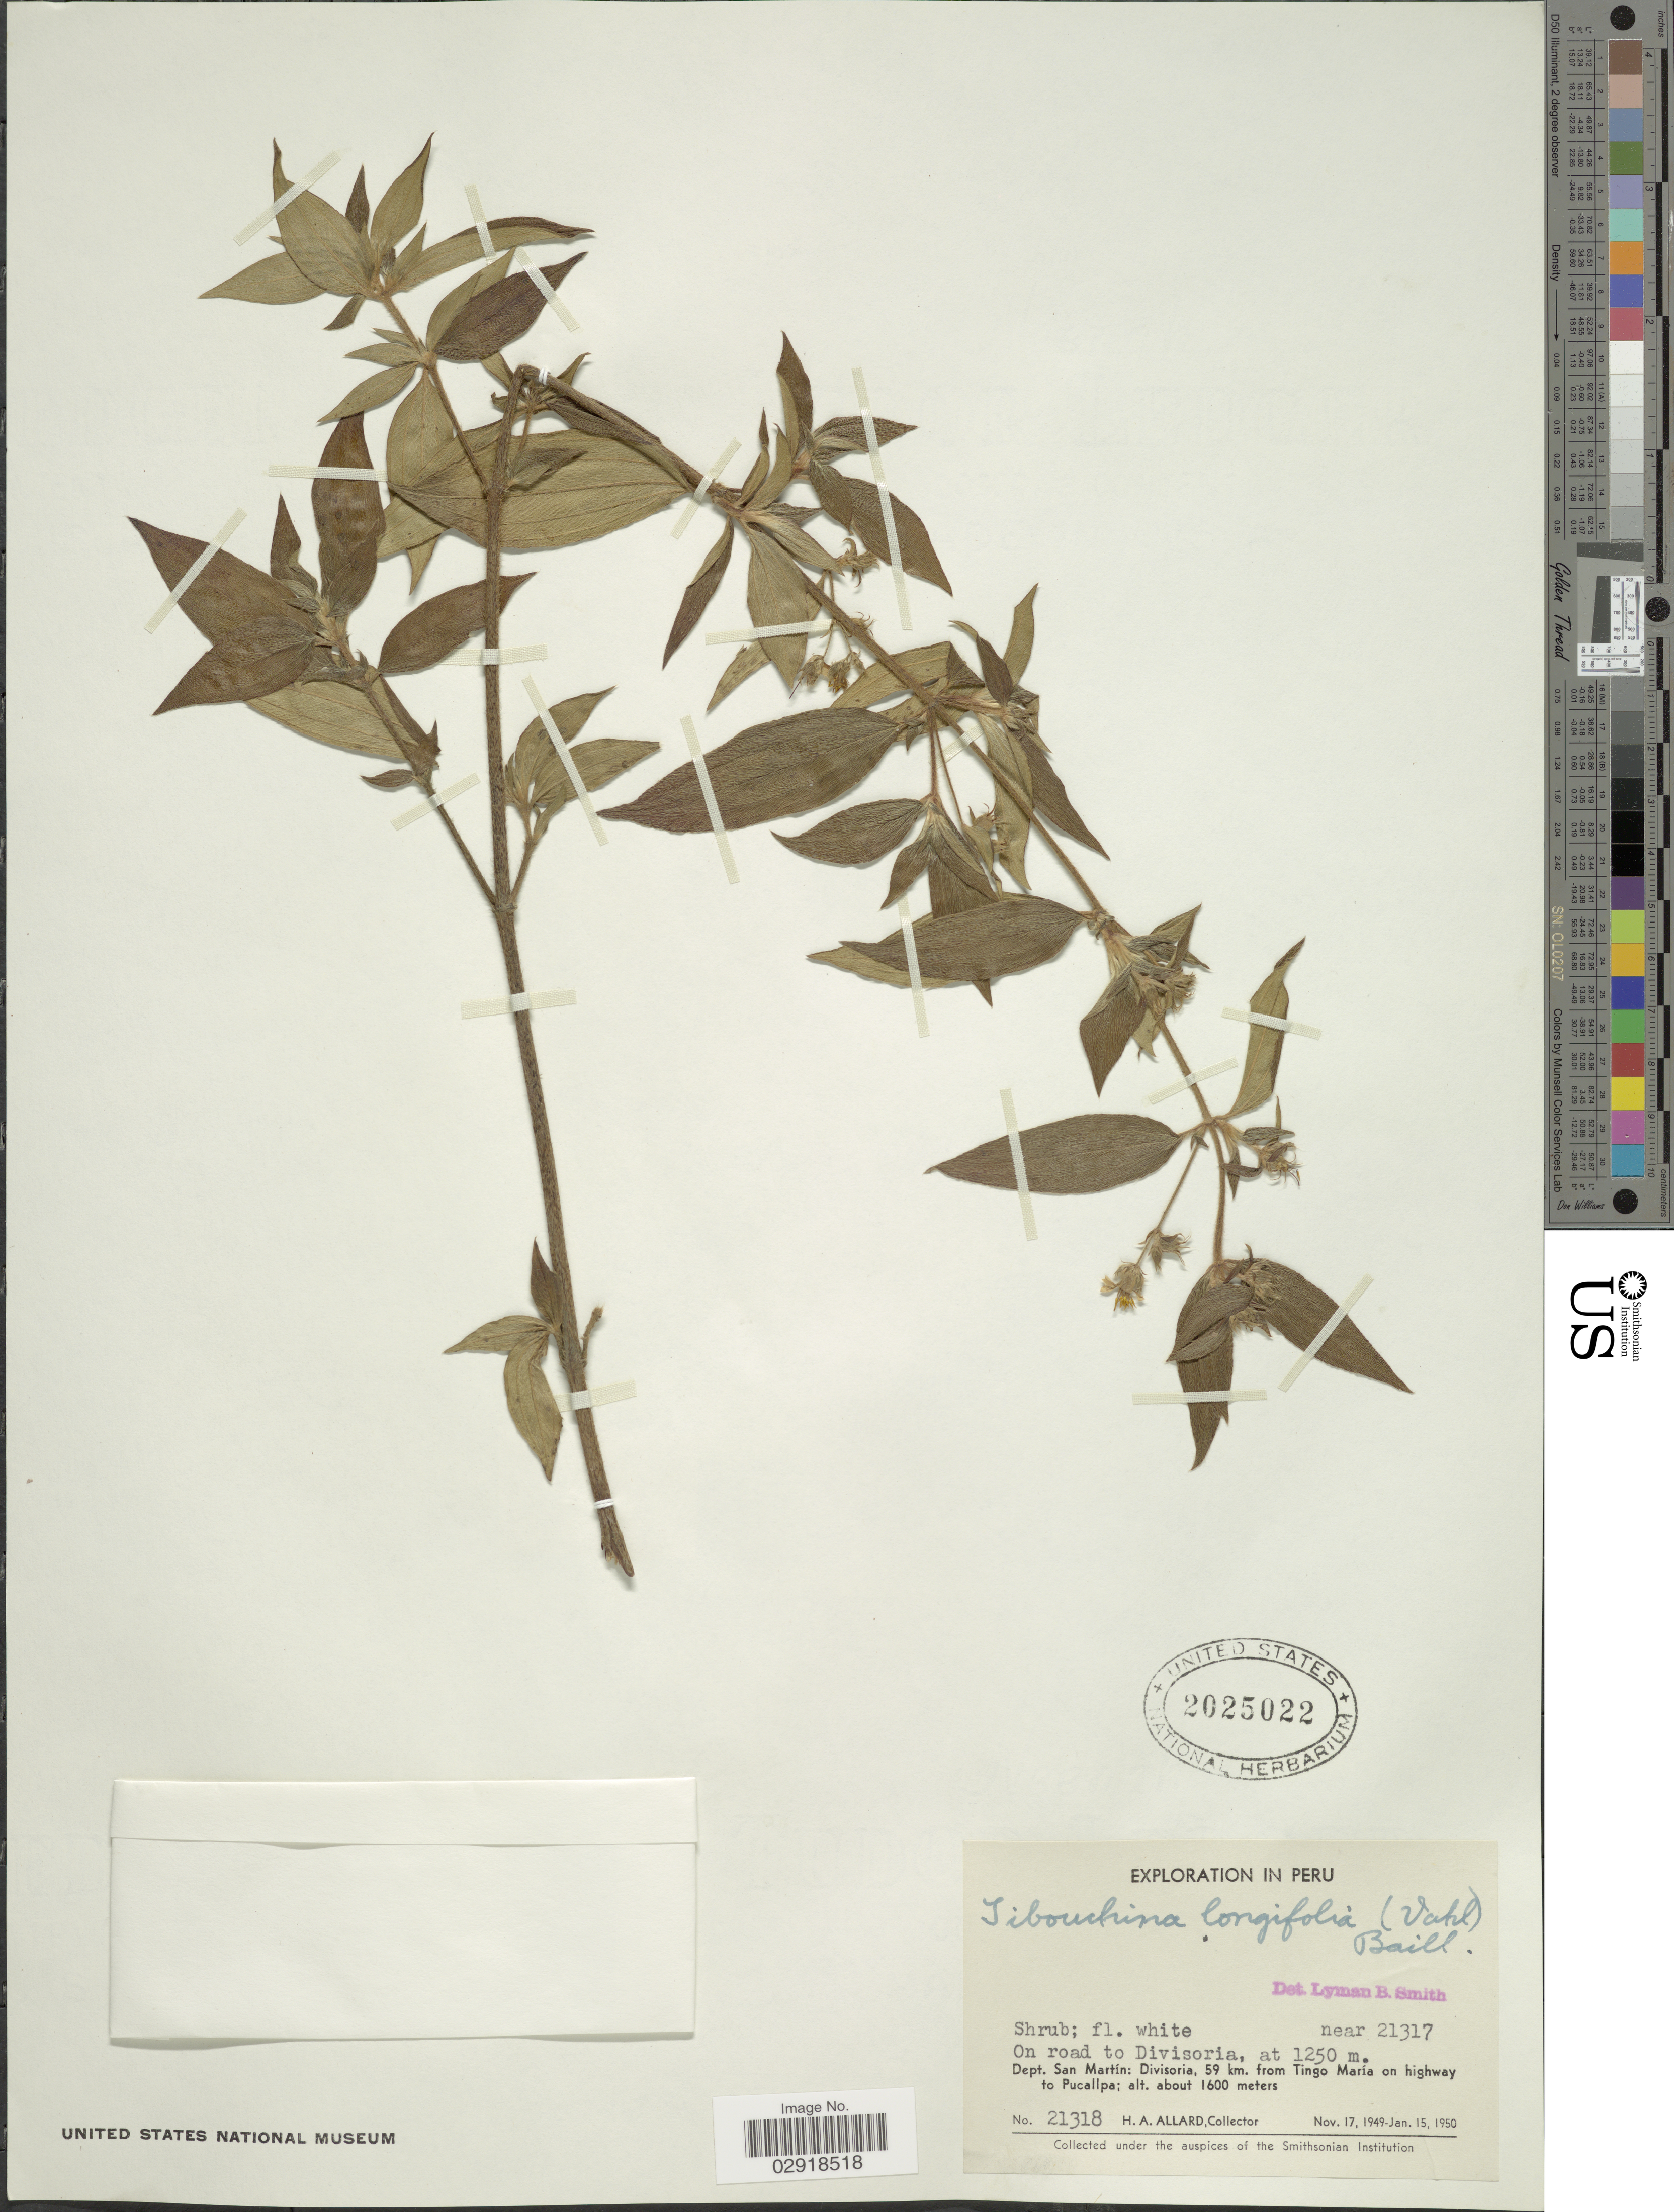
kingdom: Plantae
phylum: Tracheophyta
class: Magnoliopsida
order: Myrtales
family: Melastomataceae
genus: Chaetogastra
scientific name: Chaetogastra longifolia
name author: (Vahl) DC.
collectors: H. A. Allard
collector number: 21318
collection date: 1949-11-17/1950-01-15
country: Peru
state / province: San Martín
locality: On road to Divisoria, at 1250 m. Dept. San Martín: Divisoria, 59 km. from Tingo María on highway to Pucallpa.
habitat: on road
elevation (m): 1600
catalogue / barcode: US 2025022